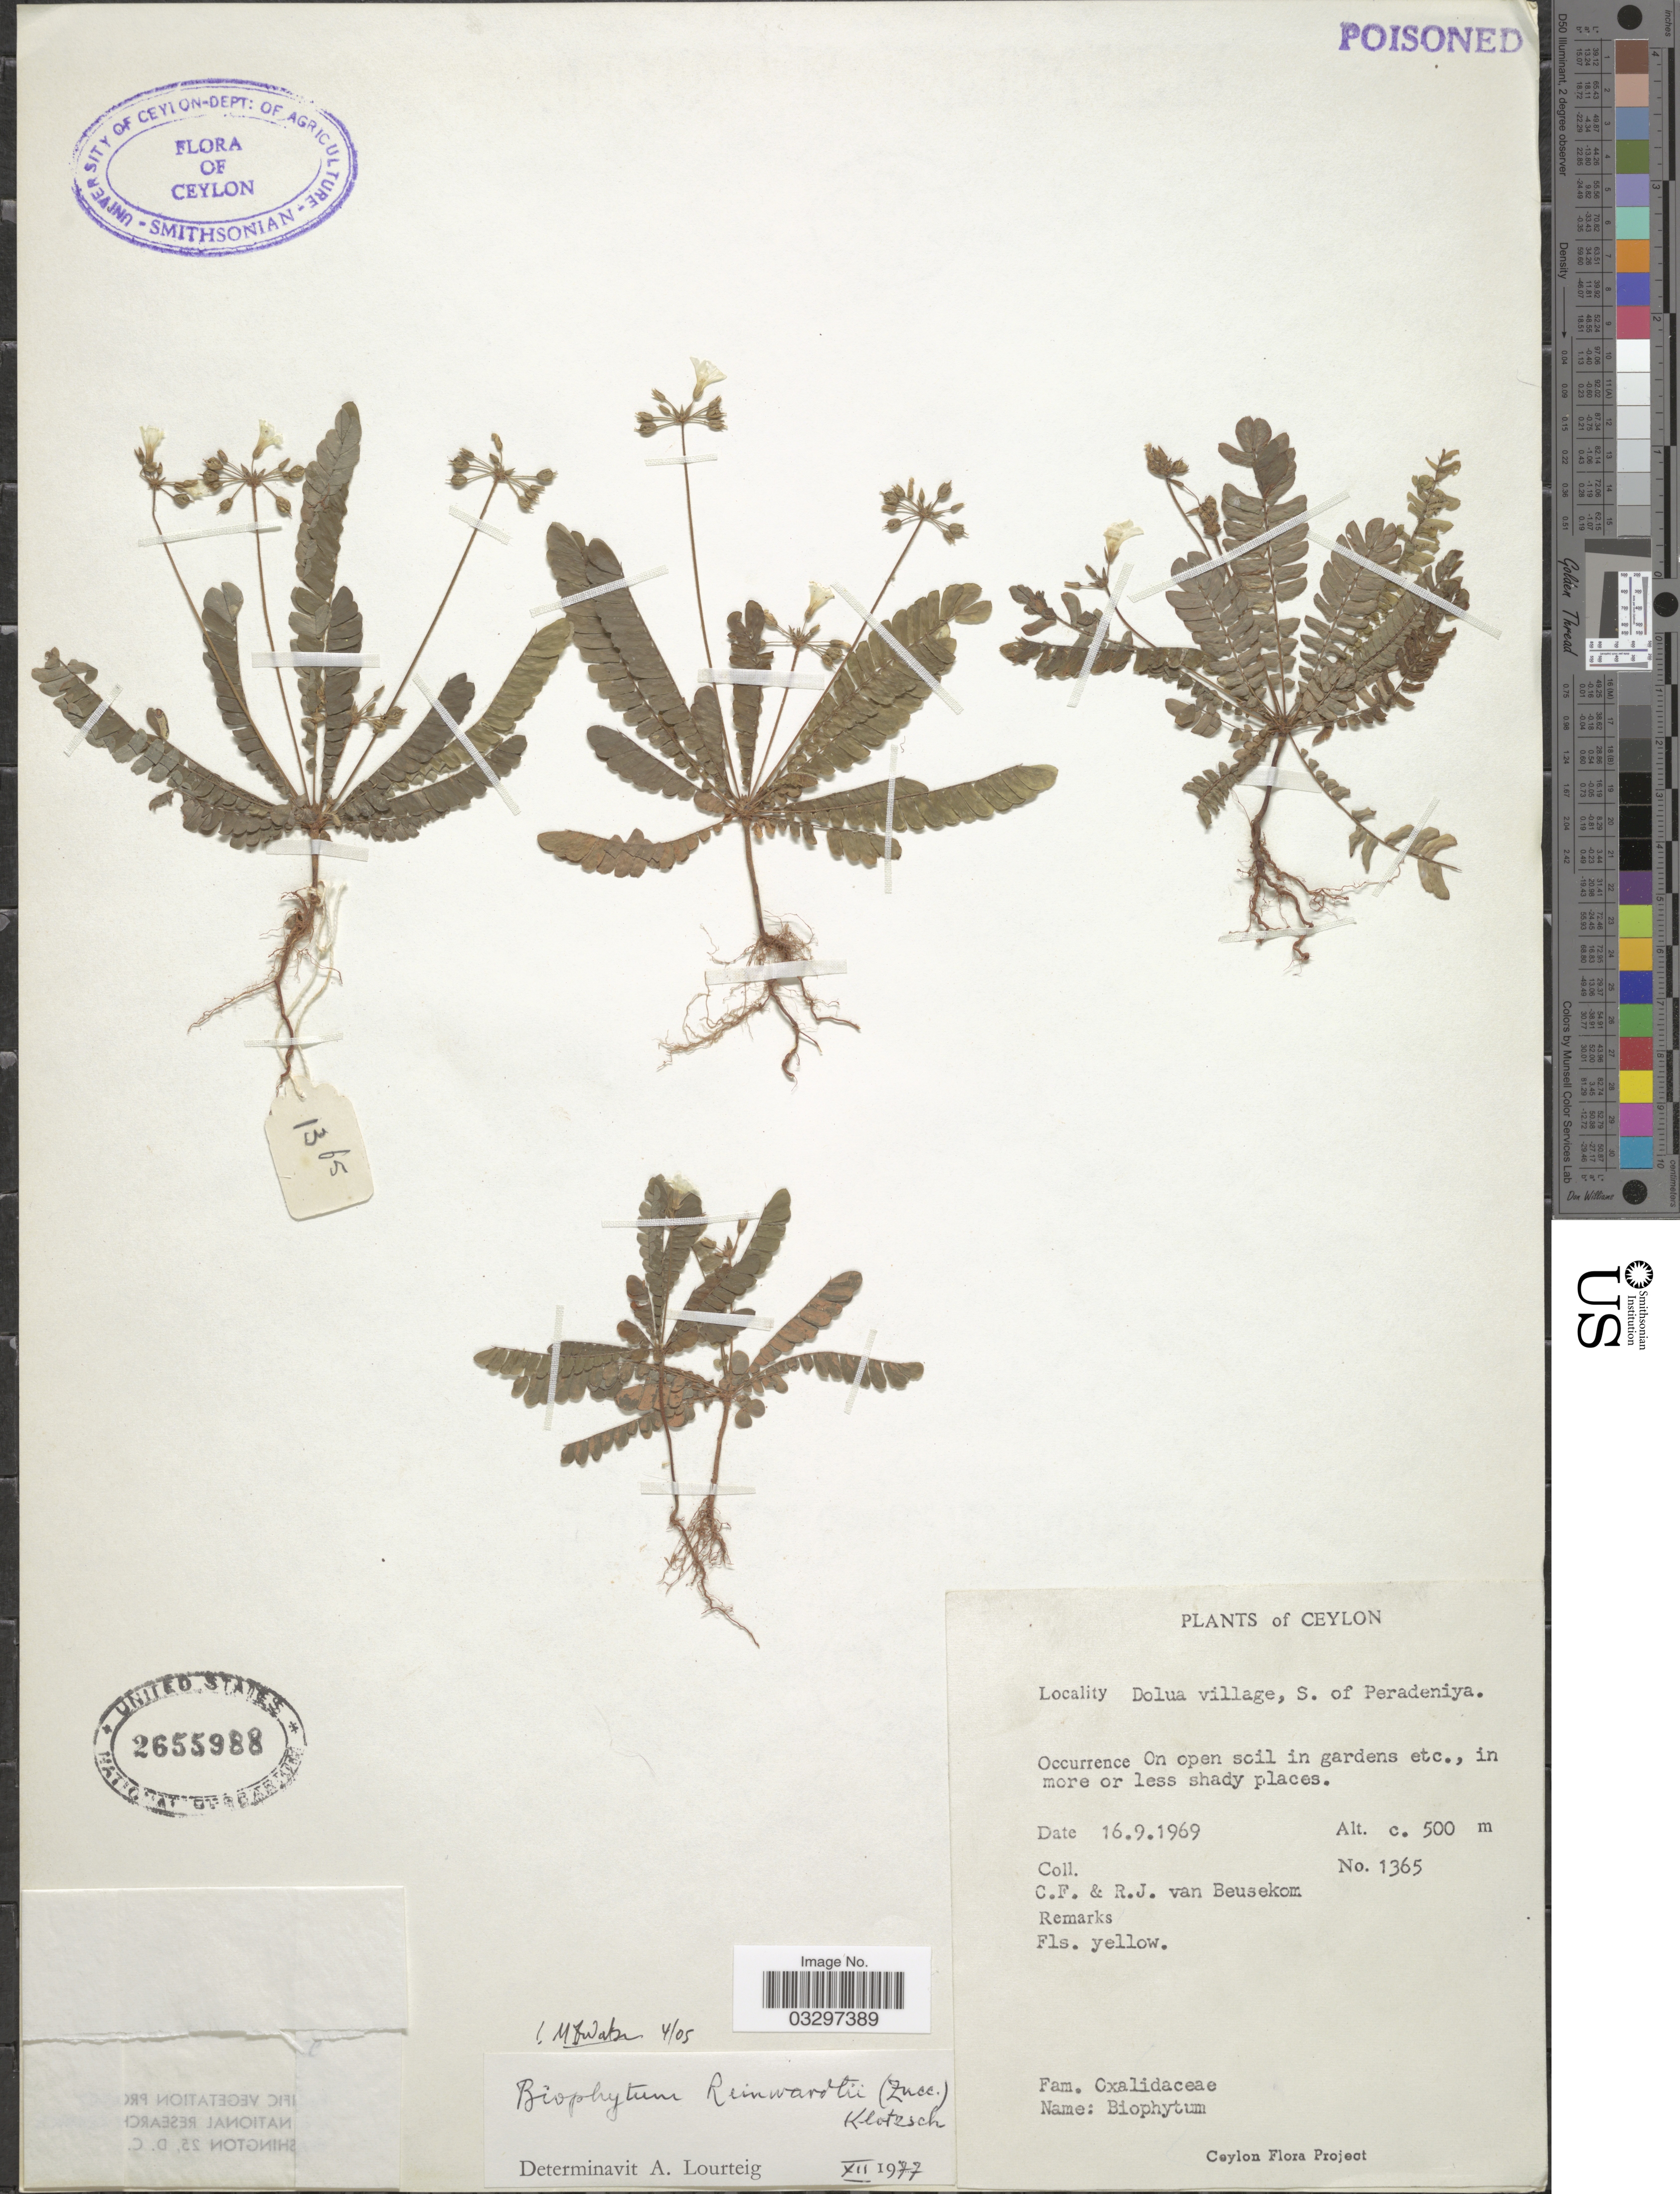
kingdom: Plantae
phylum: Tracheophyta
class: Magnoliopsida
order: Oxalidales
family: Oxalidaceae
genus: Biophytum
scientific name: Biophytum reinwardtii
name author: (Zucc.) Klotzsch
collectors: C. F. Beusekom & R. Beusekom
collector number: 1365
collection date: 1969-09-16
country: Sri Lanka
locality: Ceylon. Dolua village, S. of Peradeniya.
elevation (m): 500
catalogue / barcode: US 2655988